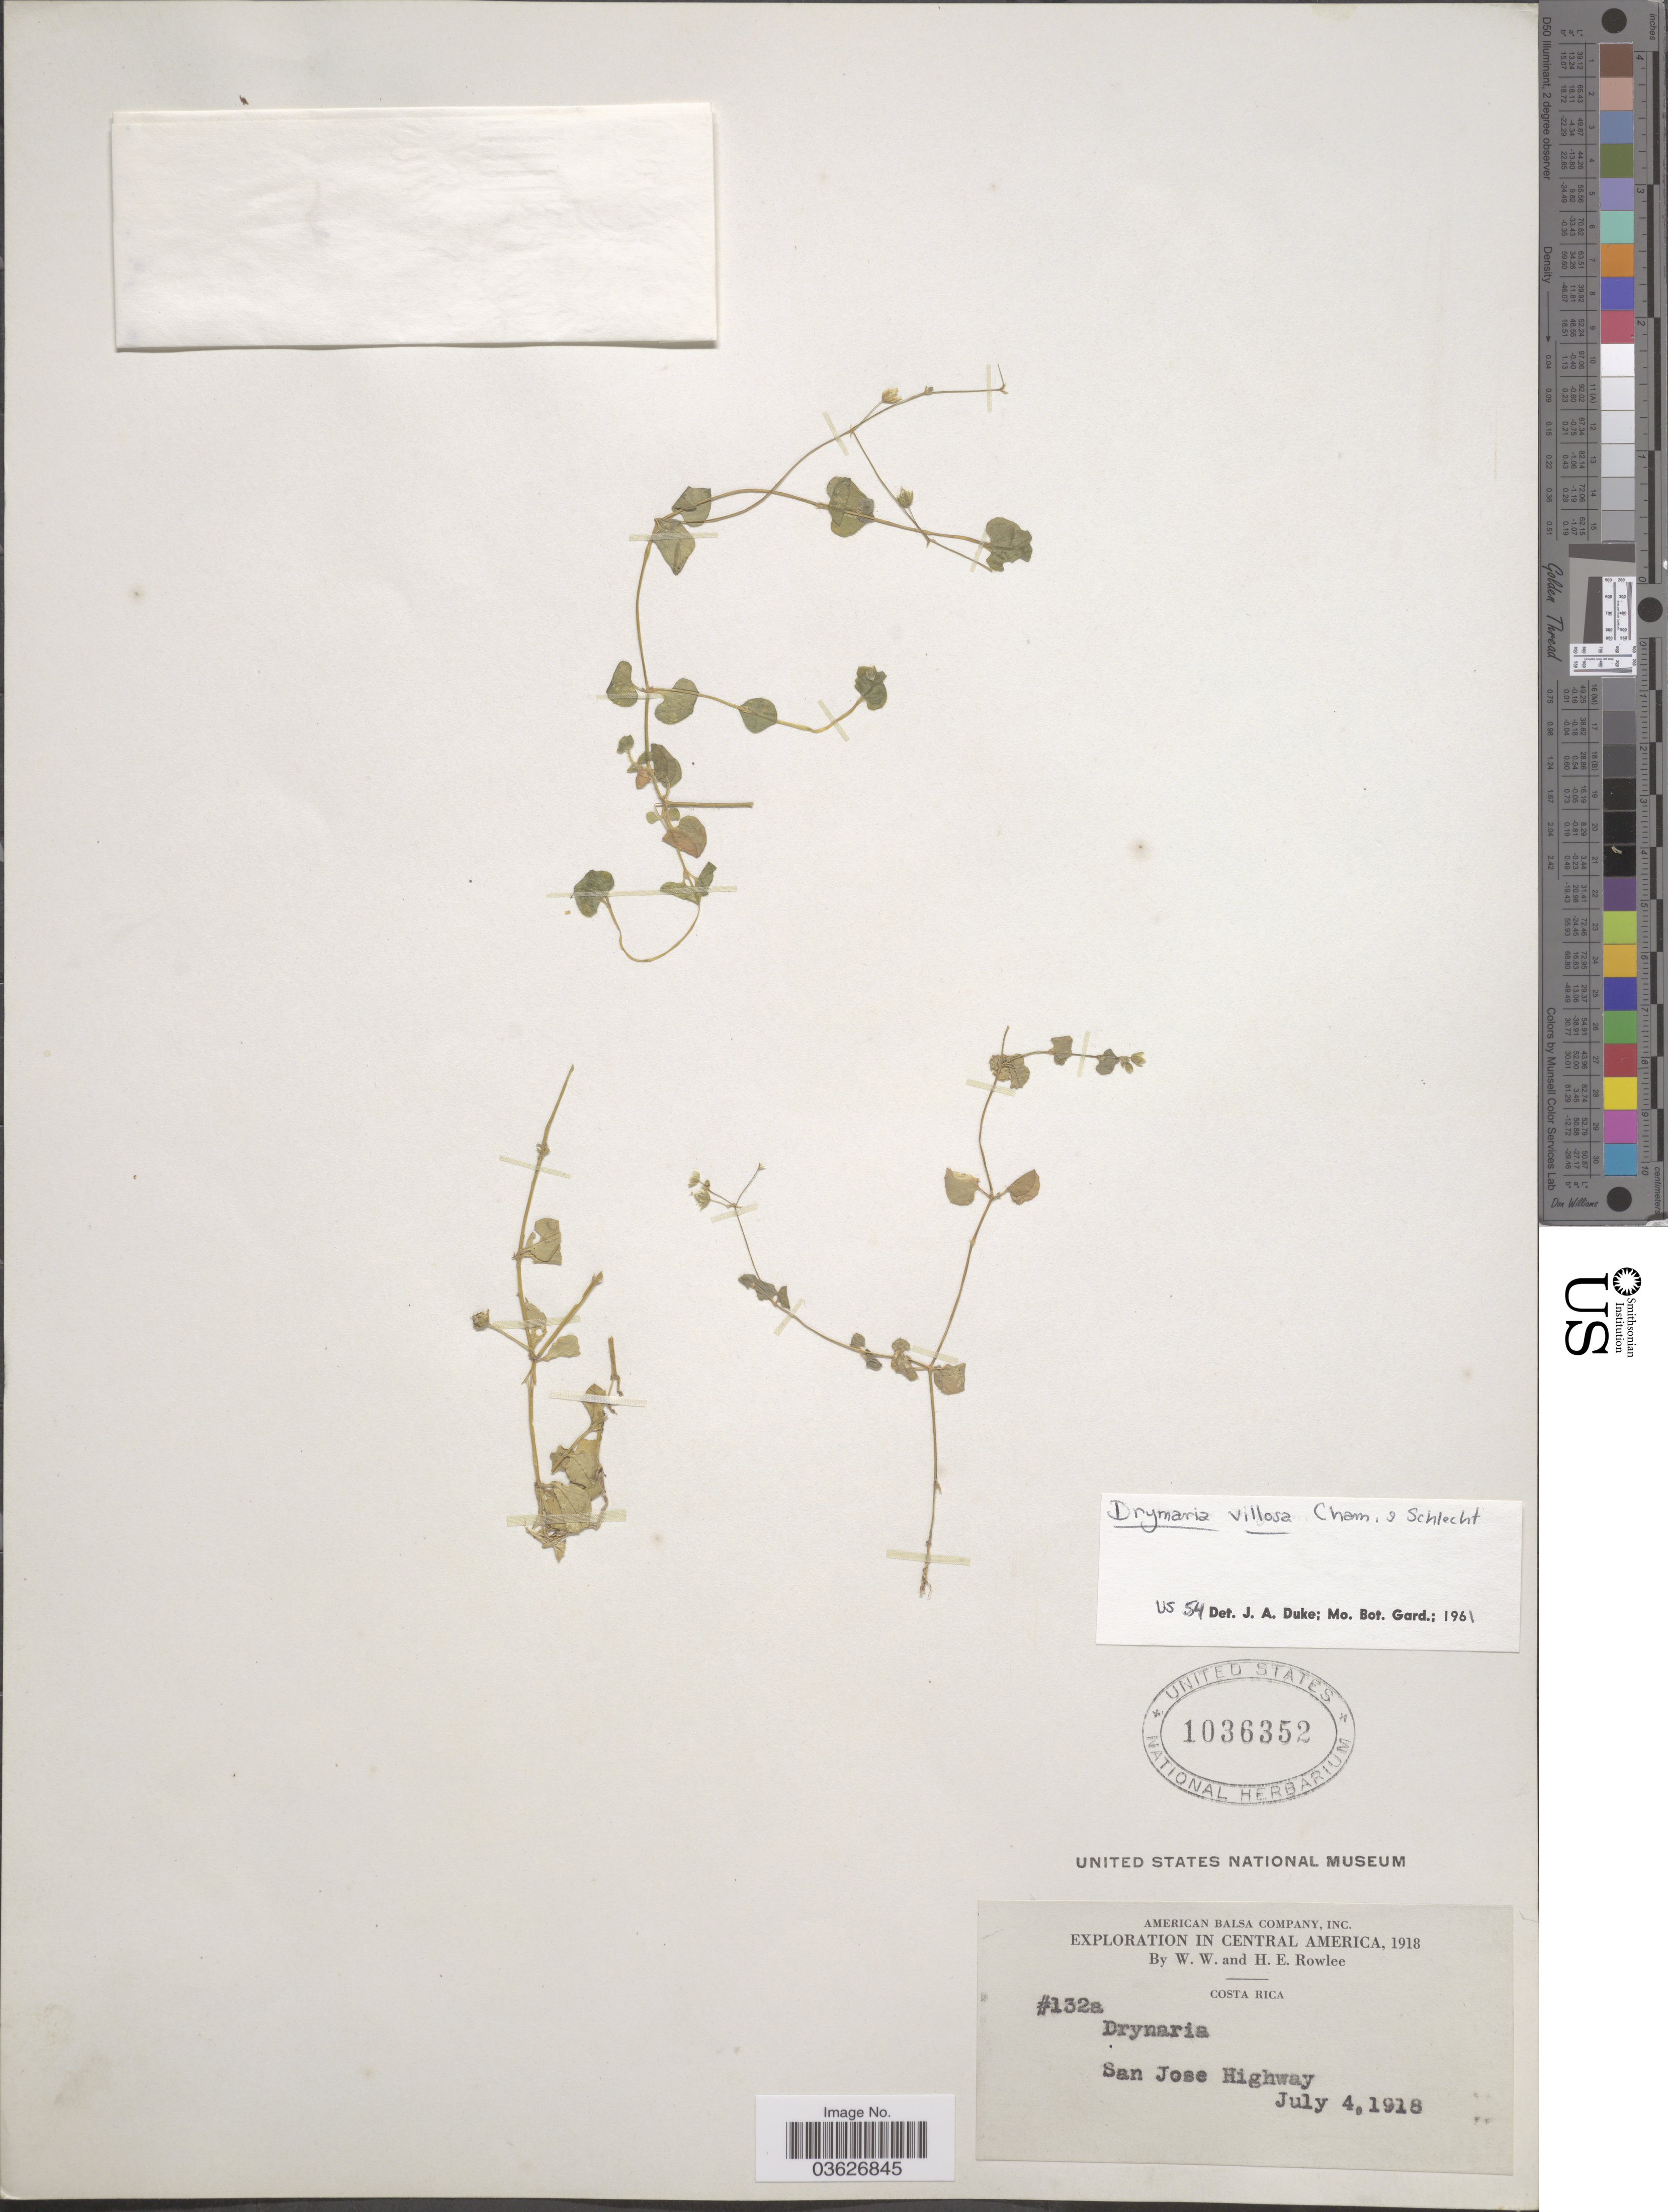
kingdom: Plantae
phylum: Tracheophyta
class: Magnoliopsida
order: Caryophyllales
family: Caryophyllaceae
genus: Drymaria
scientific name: Drymaria villosa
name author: Cham. & Schltdl.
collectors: W. W. Rowlee & H. E. Rowlee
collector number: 132a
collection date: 1918-07-04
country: Costa Rica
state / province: San José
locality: San Jose Highway.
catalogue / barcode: US 1036352